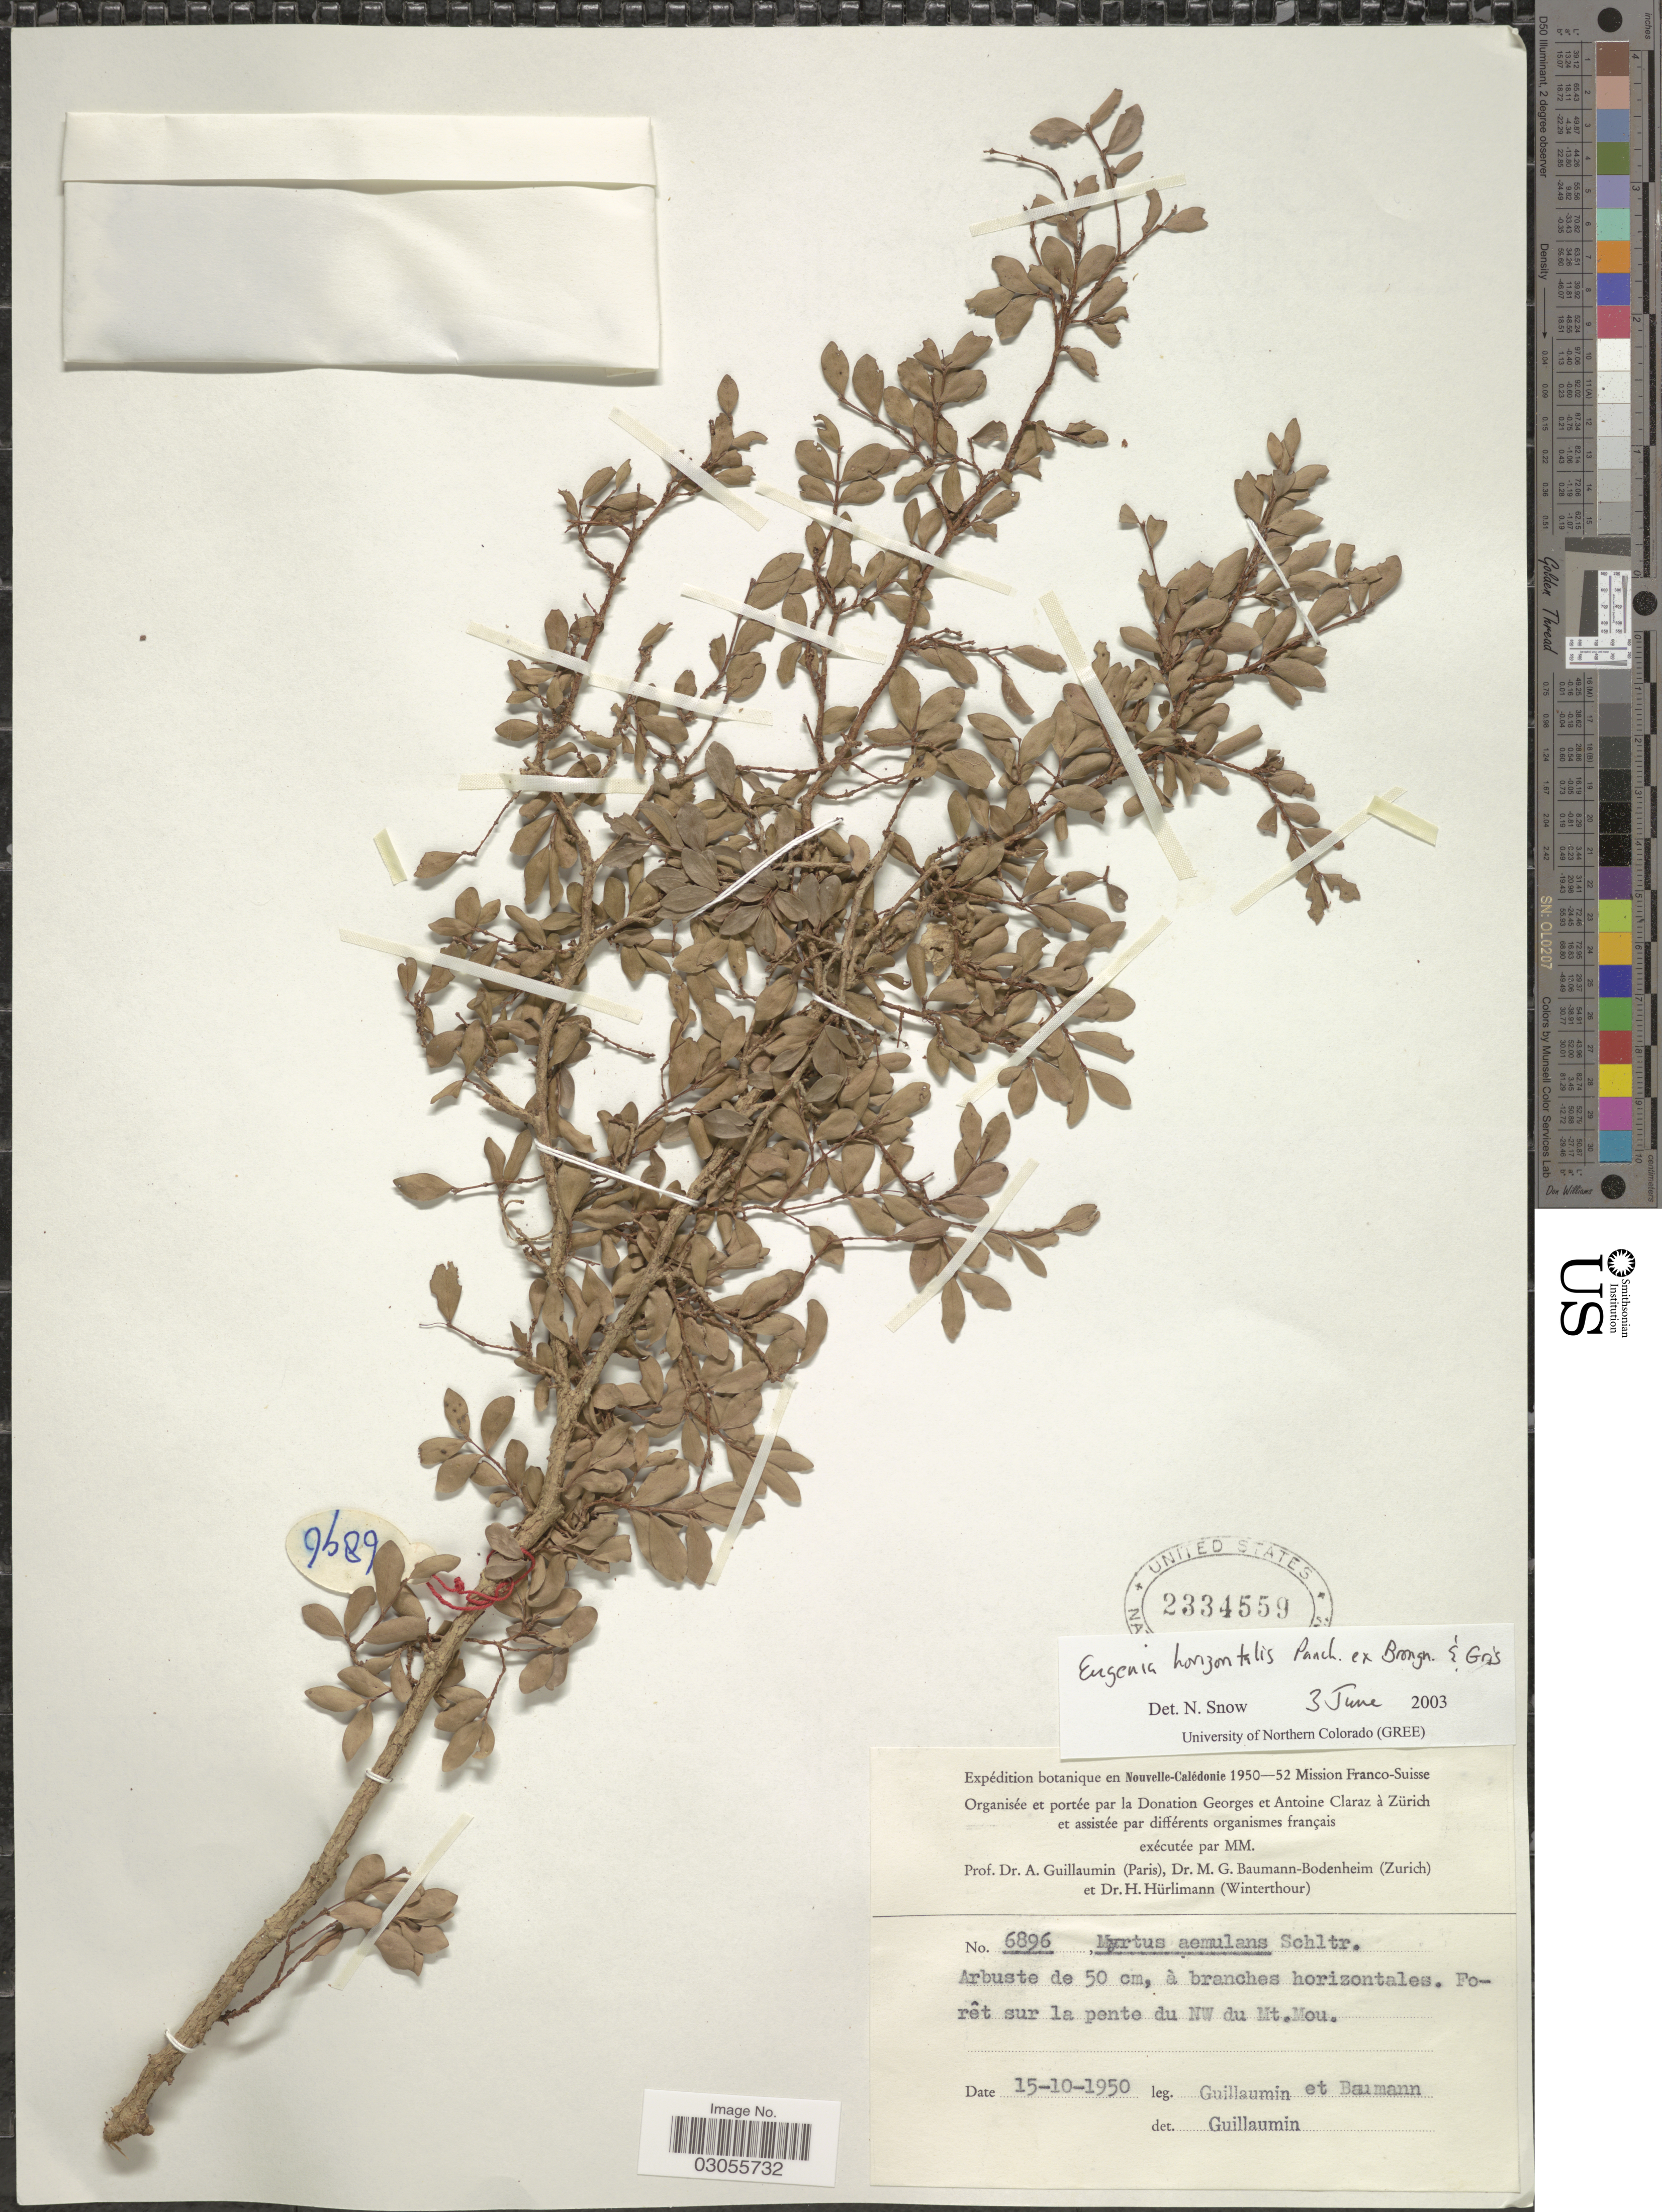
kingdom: Plantae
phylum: Tracheophyta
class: Magnoliopsida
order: Myrtales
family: Myrtaceae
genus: Eugenia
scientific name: Eugenia horizontalis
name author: Pancher ex Brongn. & Gris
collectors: A. Guillaumin & M. G. Baumann-Bodenheim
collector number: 6896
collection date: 1950-10-15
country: New Caledonia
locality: Forêt sur la pente du NW du Mt. Mou.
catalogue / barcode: US 2334559